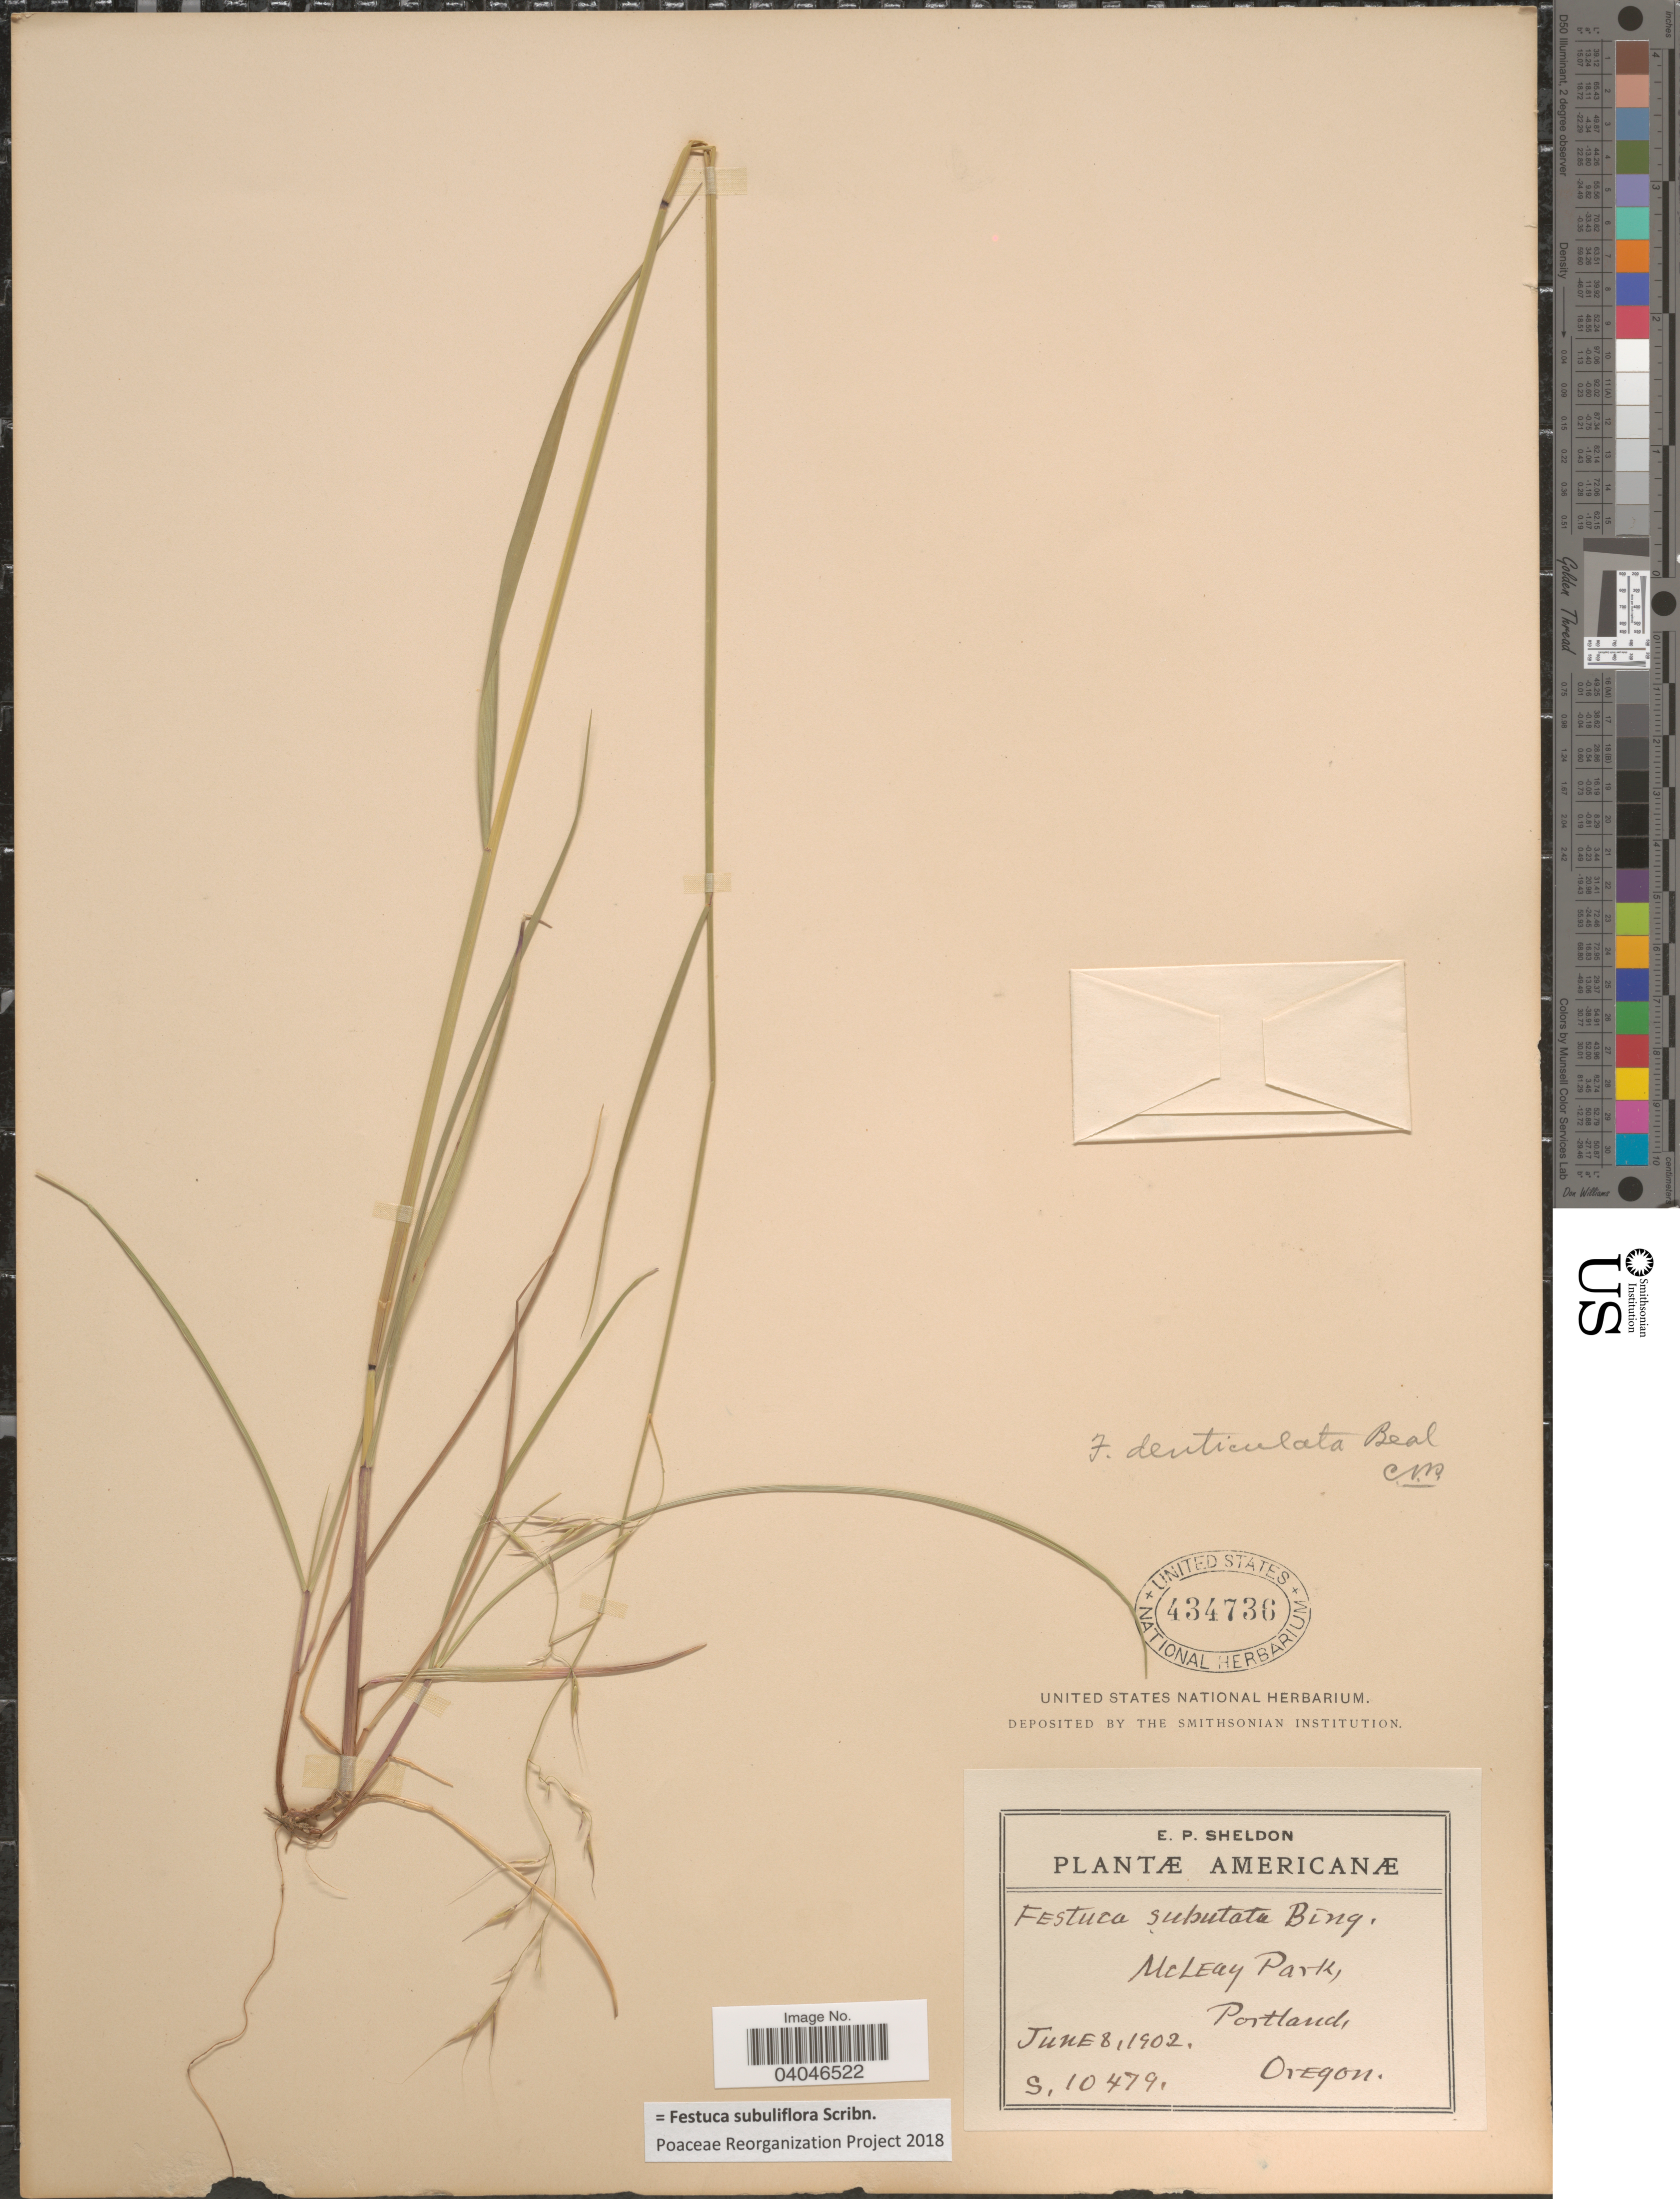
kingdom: Plantae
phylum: Tracheophyta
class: Liliopsida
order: Poales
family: Poaceae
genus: Festuca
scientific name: Festuca subuliflora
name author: Scribn.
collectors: E. P. Sheldon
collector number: S10479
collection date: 1902-06-08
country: United States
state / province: Oregon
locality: Americanæ. McLeay Park, Portland.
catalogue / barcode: US 434736